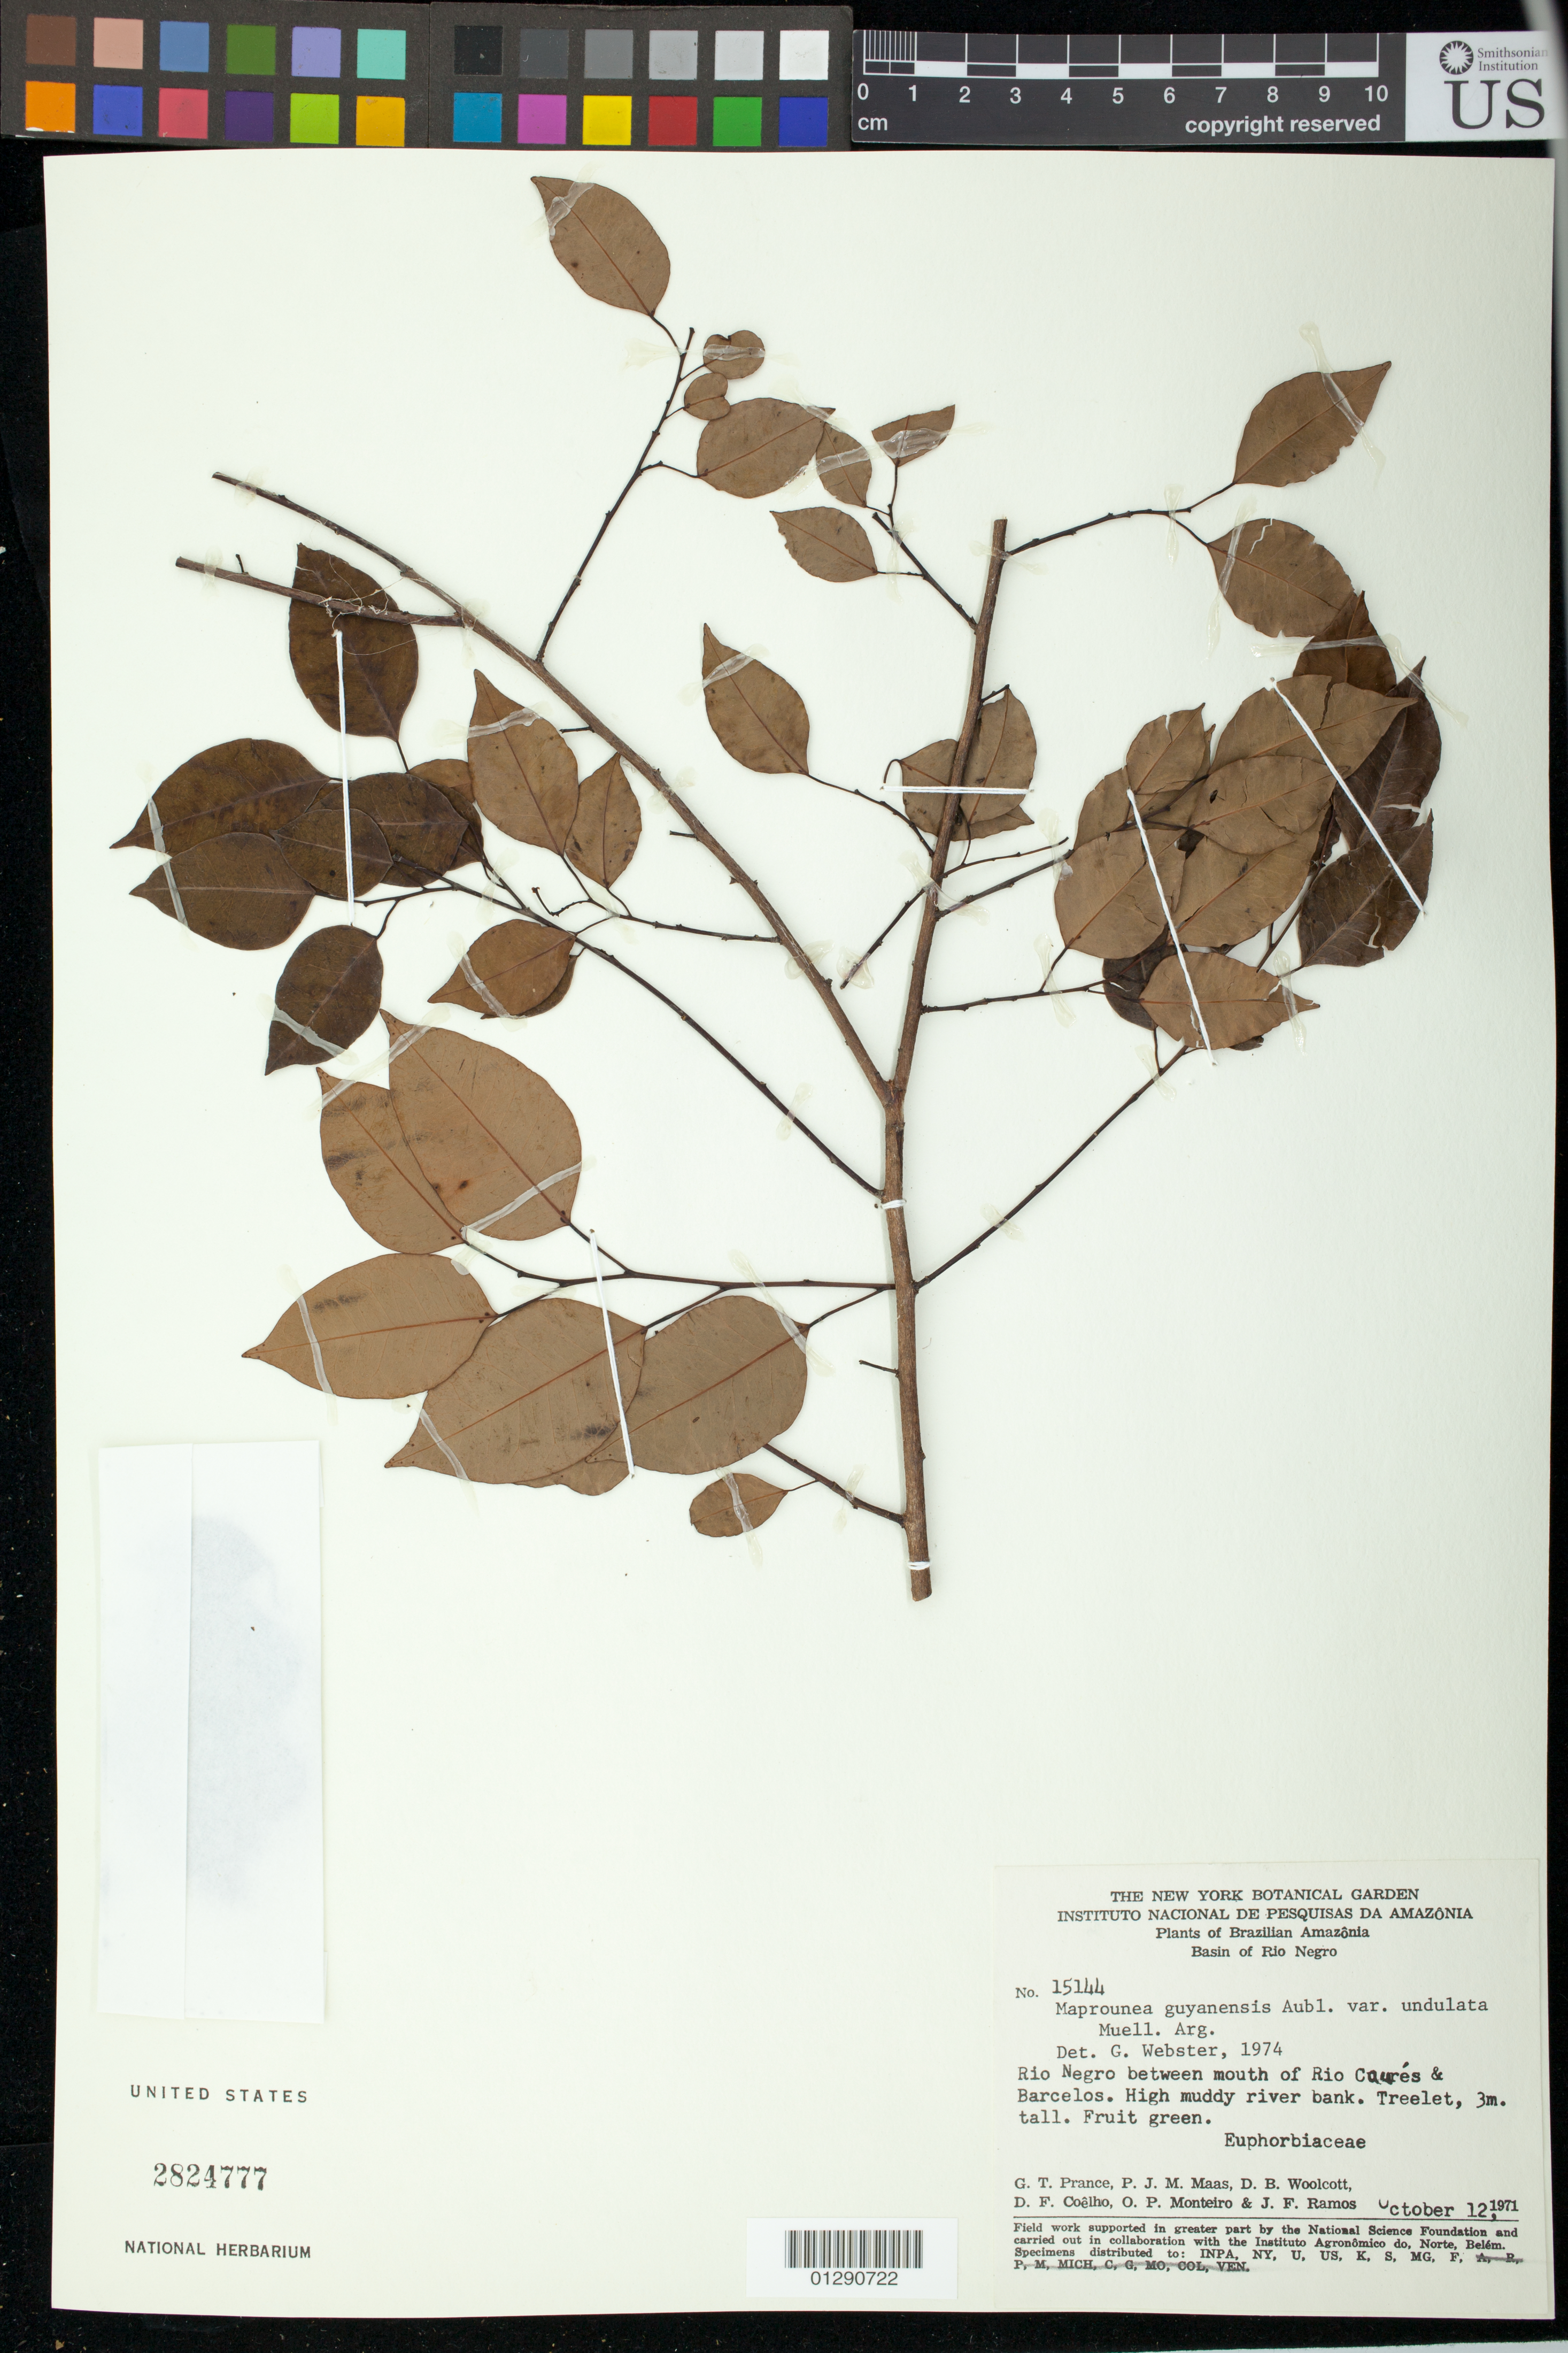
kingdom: Plantae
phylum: Tracheophyta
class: Magnoliopsida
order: Malpighiales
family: Euphorbiaceae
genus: Maprounea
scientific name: Maprounea guianensis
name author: Aubl.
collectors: G. T. Prance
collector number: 15144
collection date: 1971-10-12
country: Brazil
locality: Rio Negro Between mouth of Rio Caures & Barcelos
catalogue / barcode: US 282477